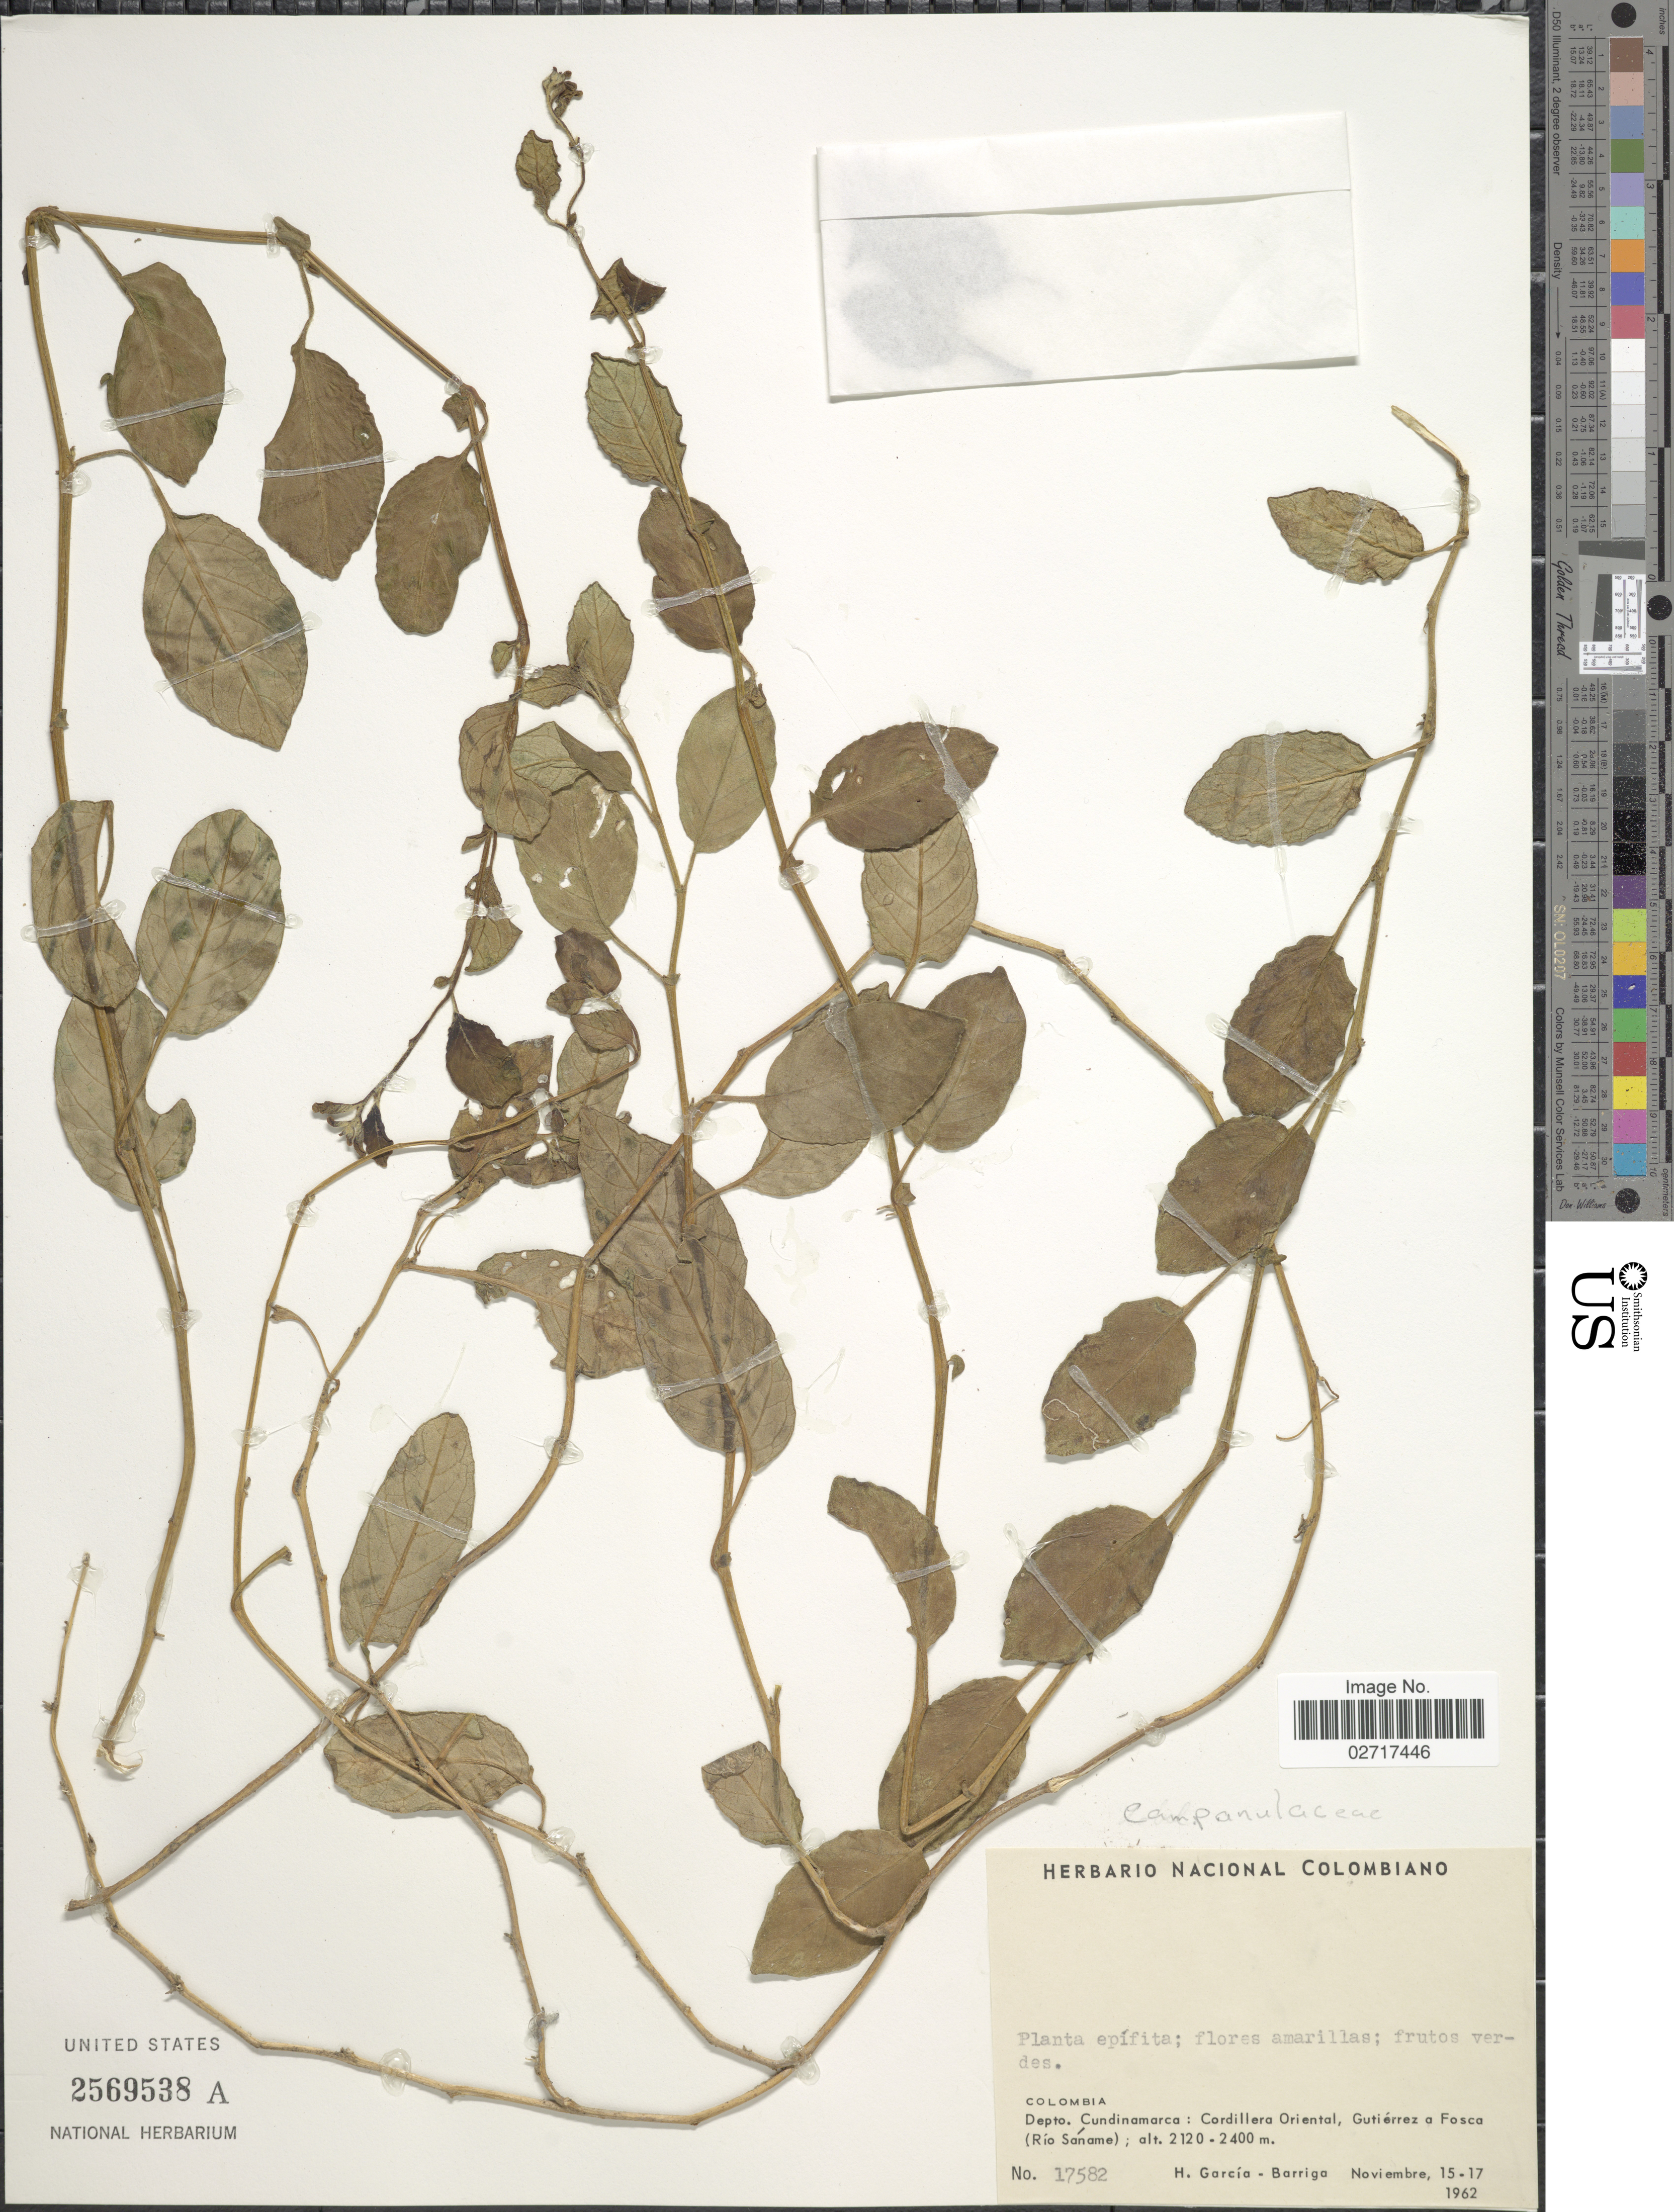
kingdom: Plantae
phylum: Tracheophyta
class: Magnoliopsida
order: Solanales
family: Solanaceae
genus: Solanum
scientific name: Solanum brevifolium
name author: Dunal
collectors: H. García Barriga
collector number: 17582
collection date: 1962-11-15/1962-11-17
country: Colombia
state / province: Cundinamarca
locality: Depto. Cundinamarca: Cordillera Oriental, Gutiérrez a Fosca (Río Sáname).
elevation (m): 2120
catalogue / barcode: US 2569538A